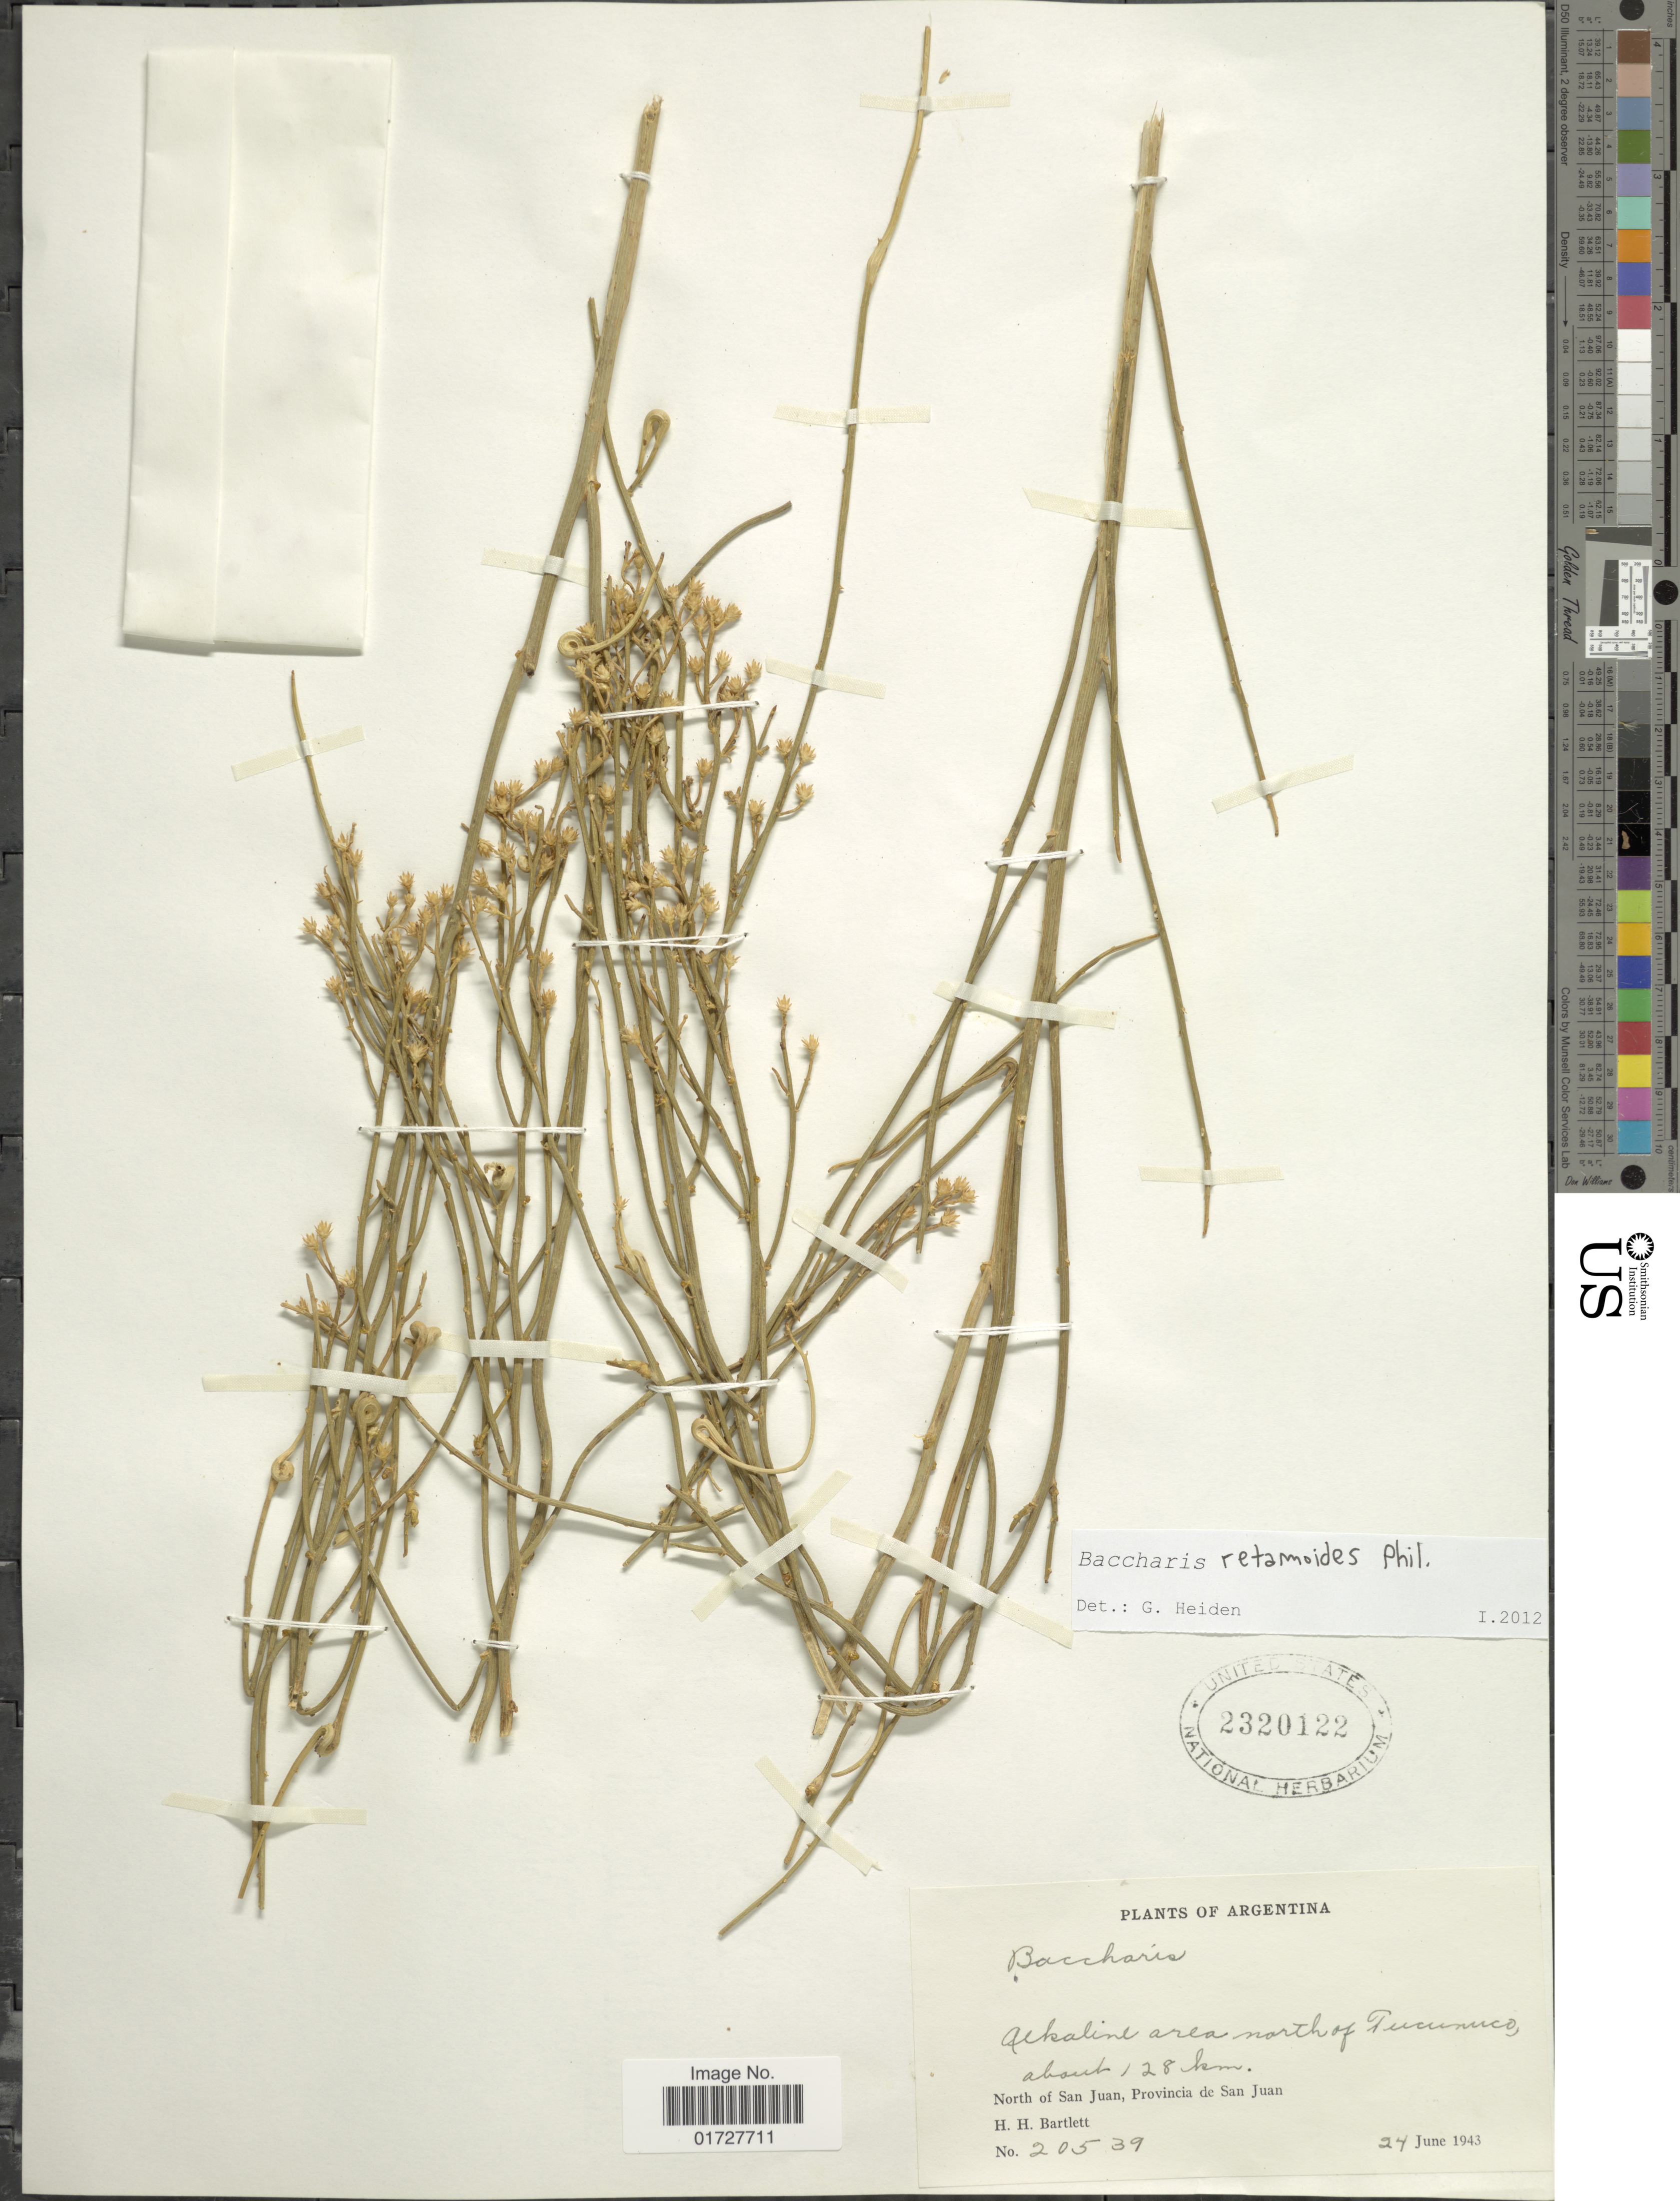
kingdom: Plantae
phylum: Tracheophyta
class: Magnoliopsida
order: Asterales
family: Asteraceae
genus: Baccharis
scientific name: Baccharis retamoides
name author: Phil.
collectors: H. H. Bartlett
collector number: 20539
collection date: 1943-06-24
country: Argentina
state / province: San Juan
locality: Alkaline area north of Tucunuco, about 128 km, north of San Juan.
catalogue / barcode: US 2320122